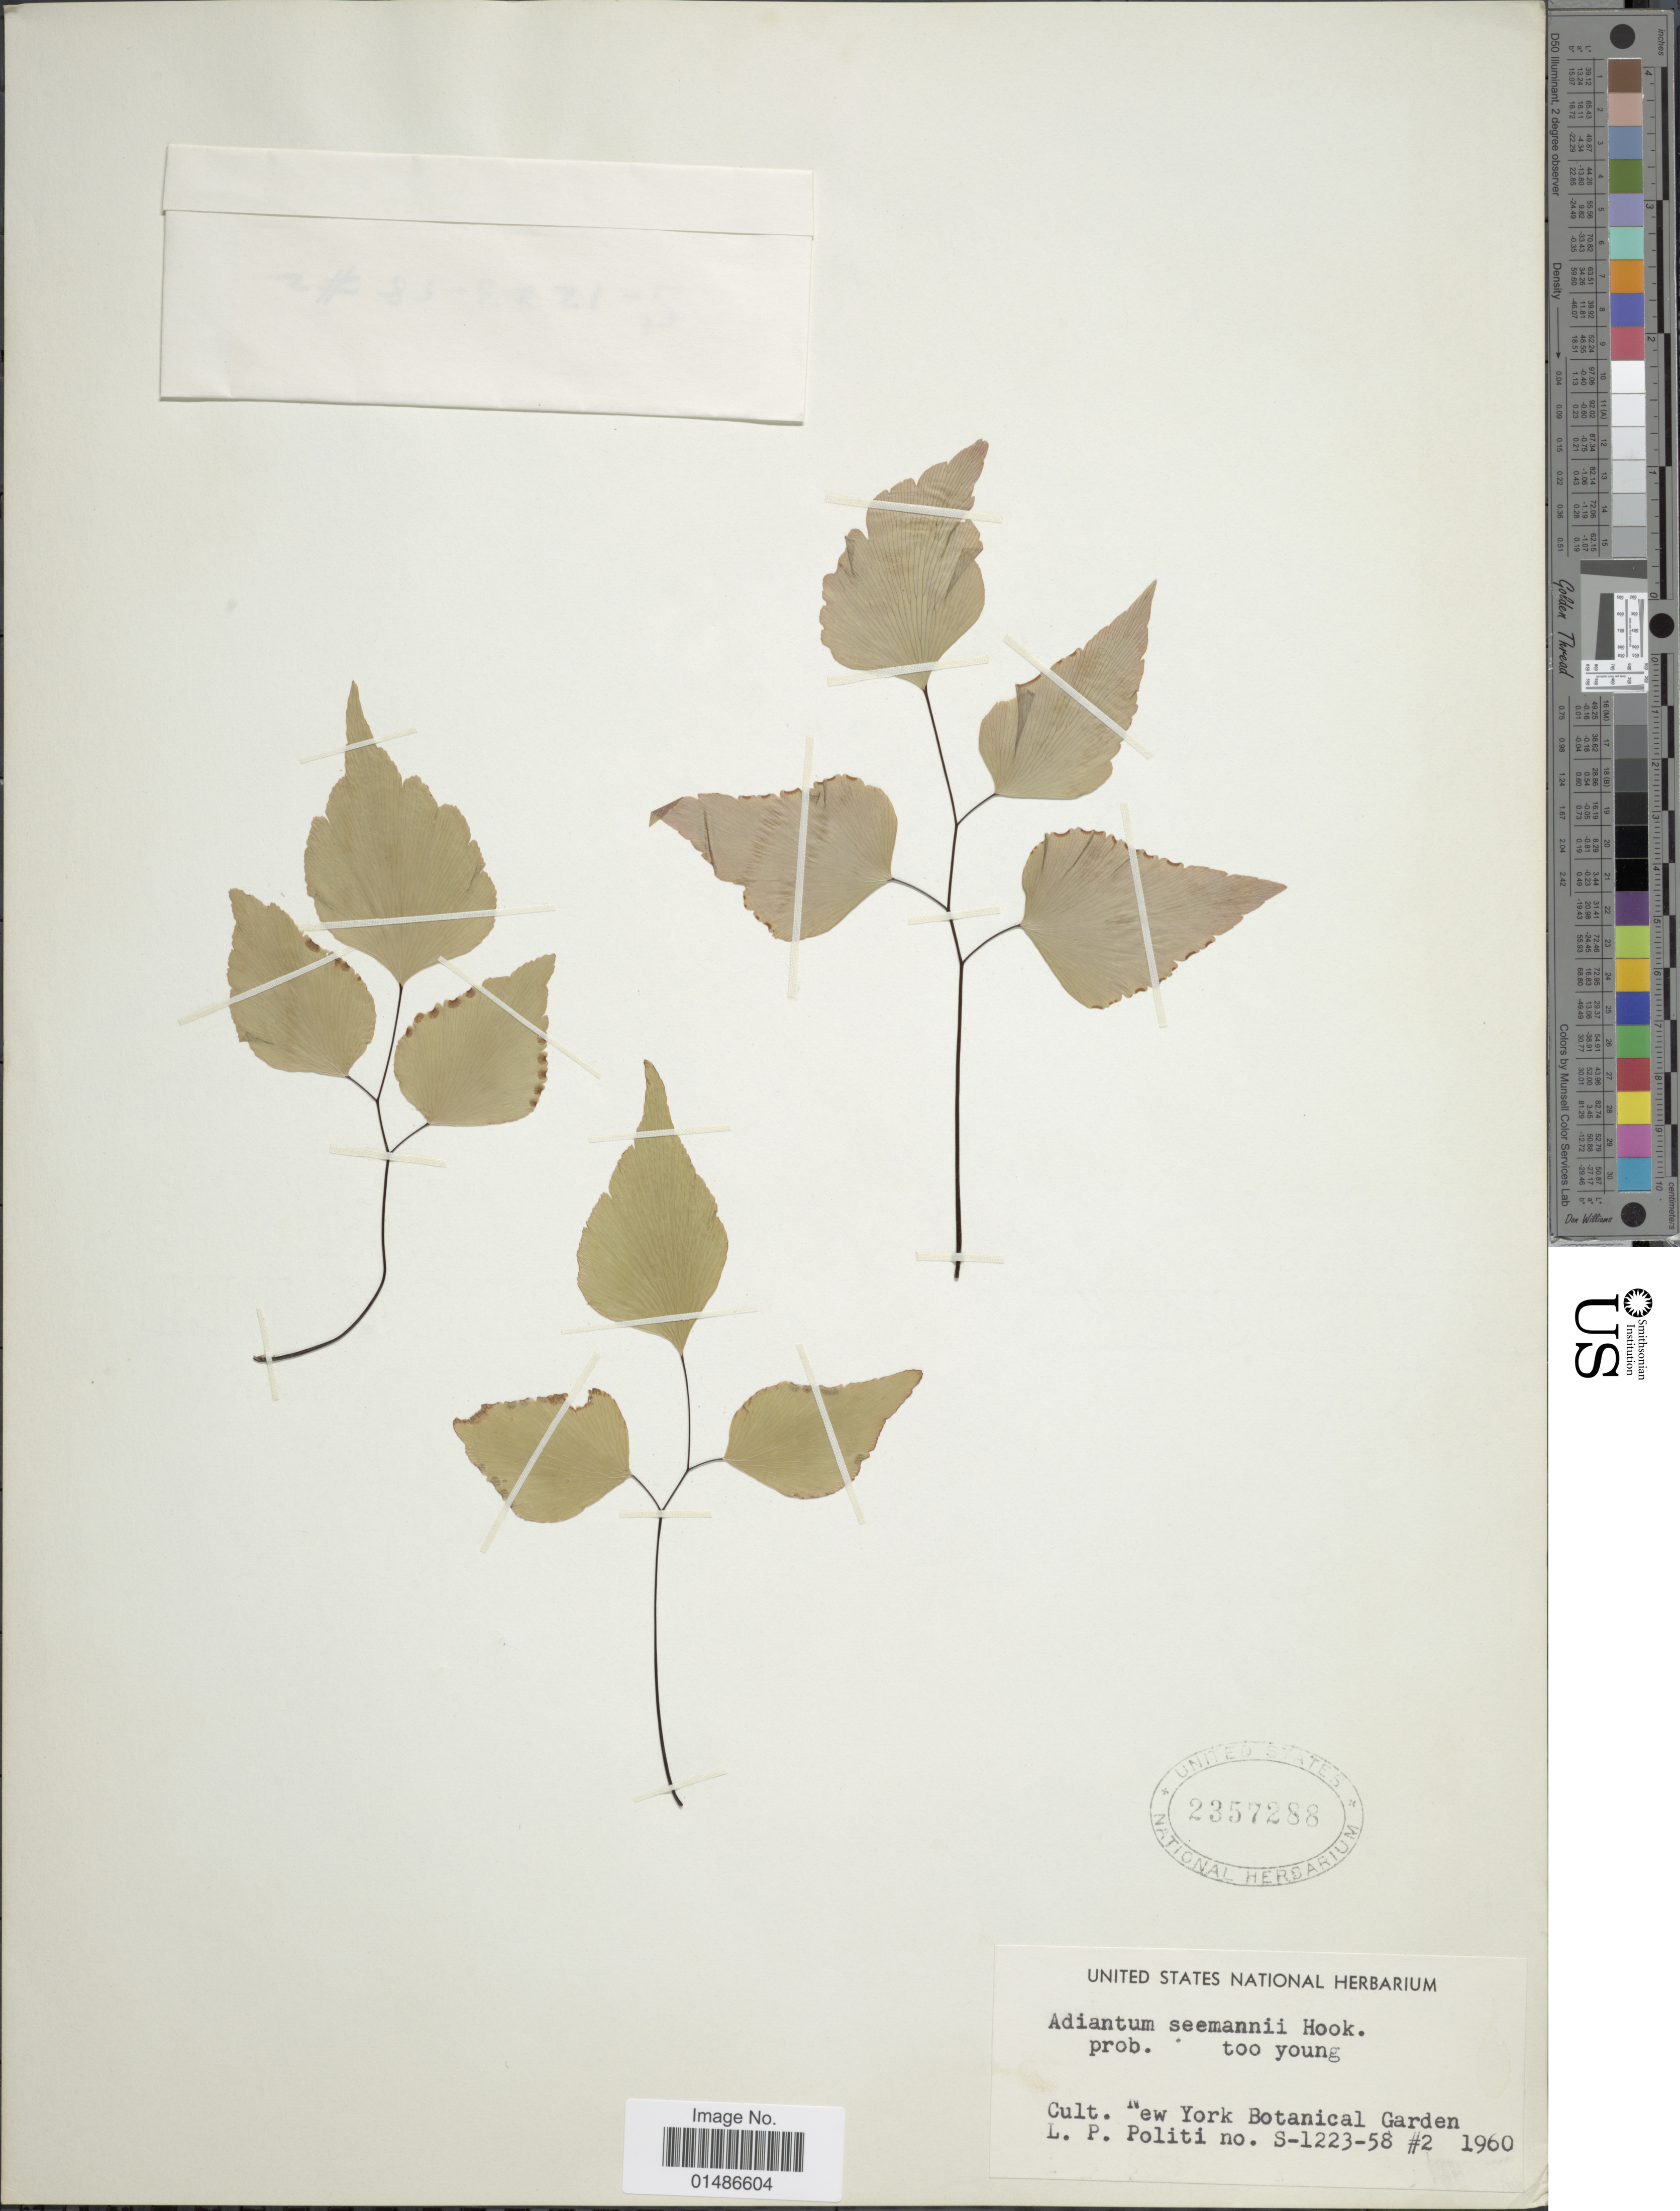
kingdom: Plantae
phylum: Tracheophyta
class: Polypodiopsida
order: Polypodiales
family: Pteridaceae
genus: Adiantum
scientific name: Adiantum seemannii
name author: Hook.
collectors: L. Politi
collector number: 2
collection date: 1960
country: United States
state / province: New York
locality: Cult. New York Botanical Garden S-1223-58.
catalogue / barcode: US 2357288